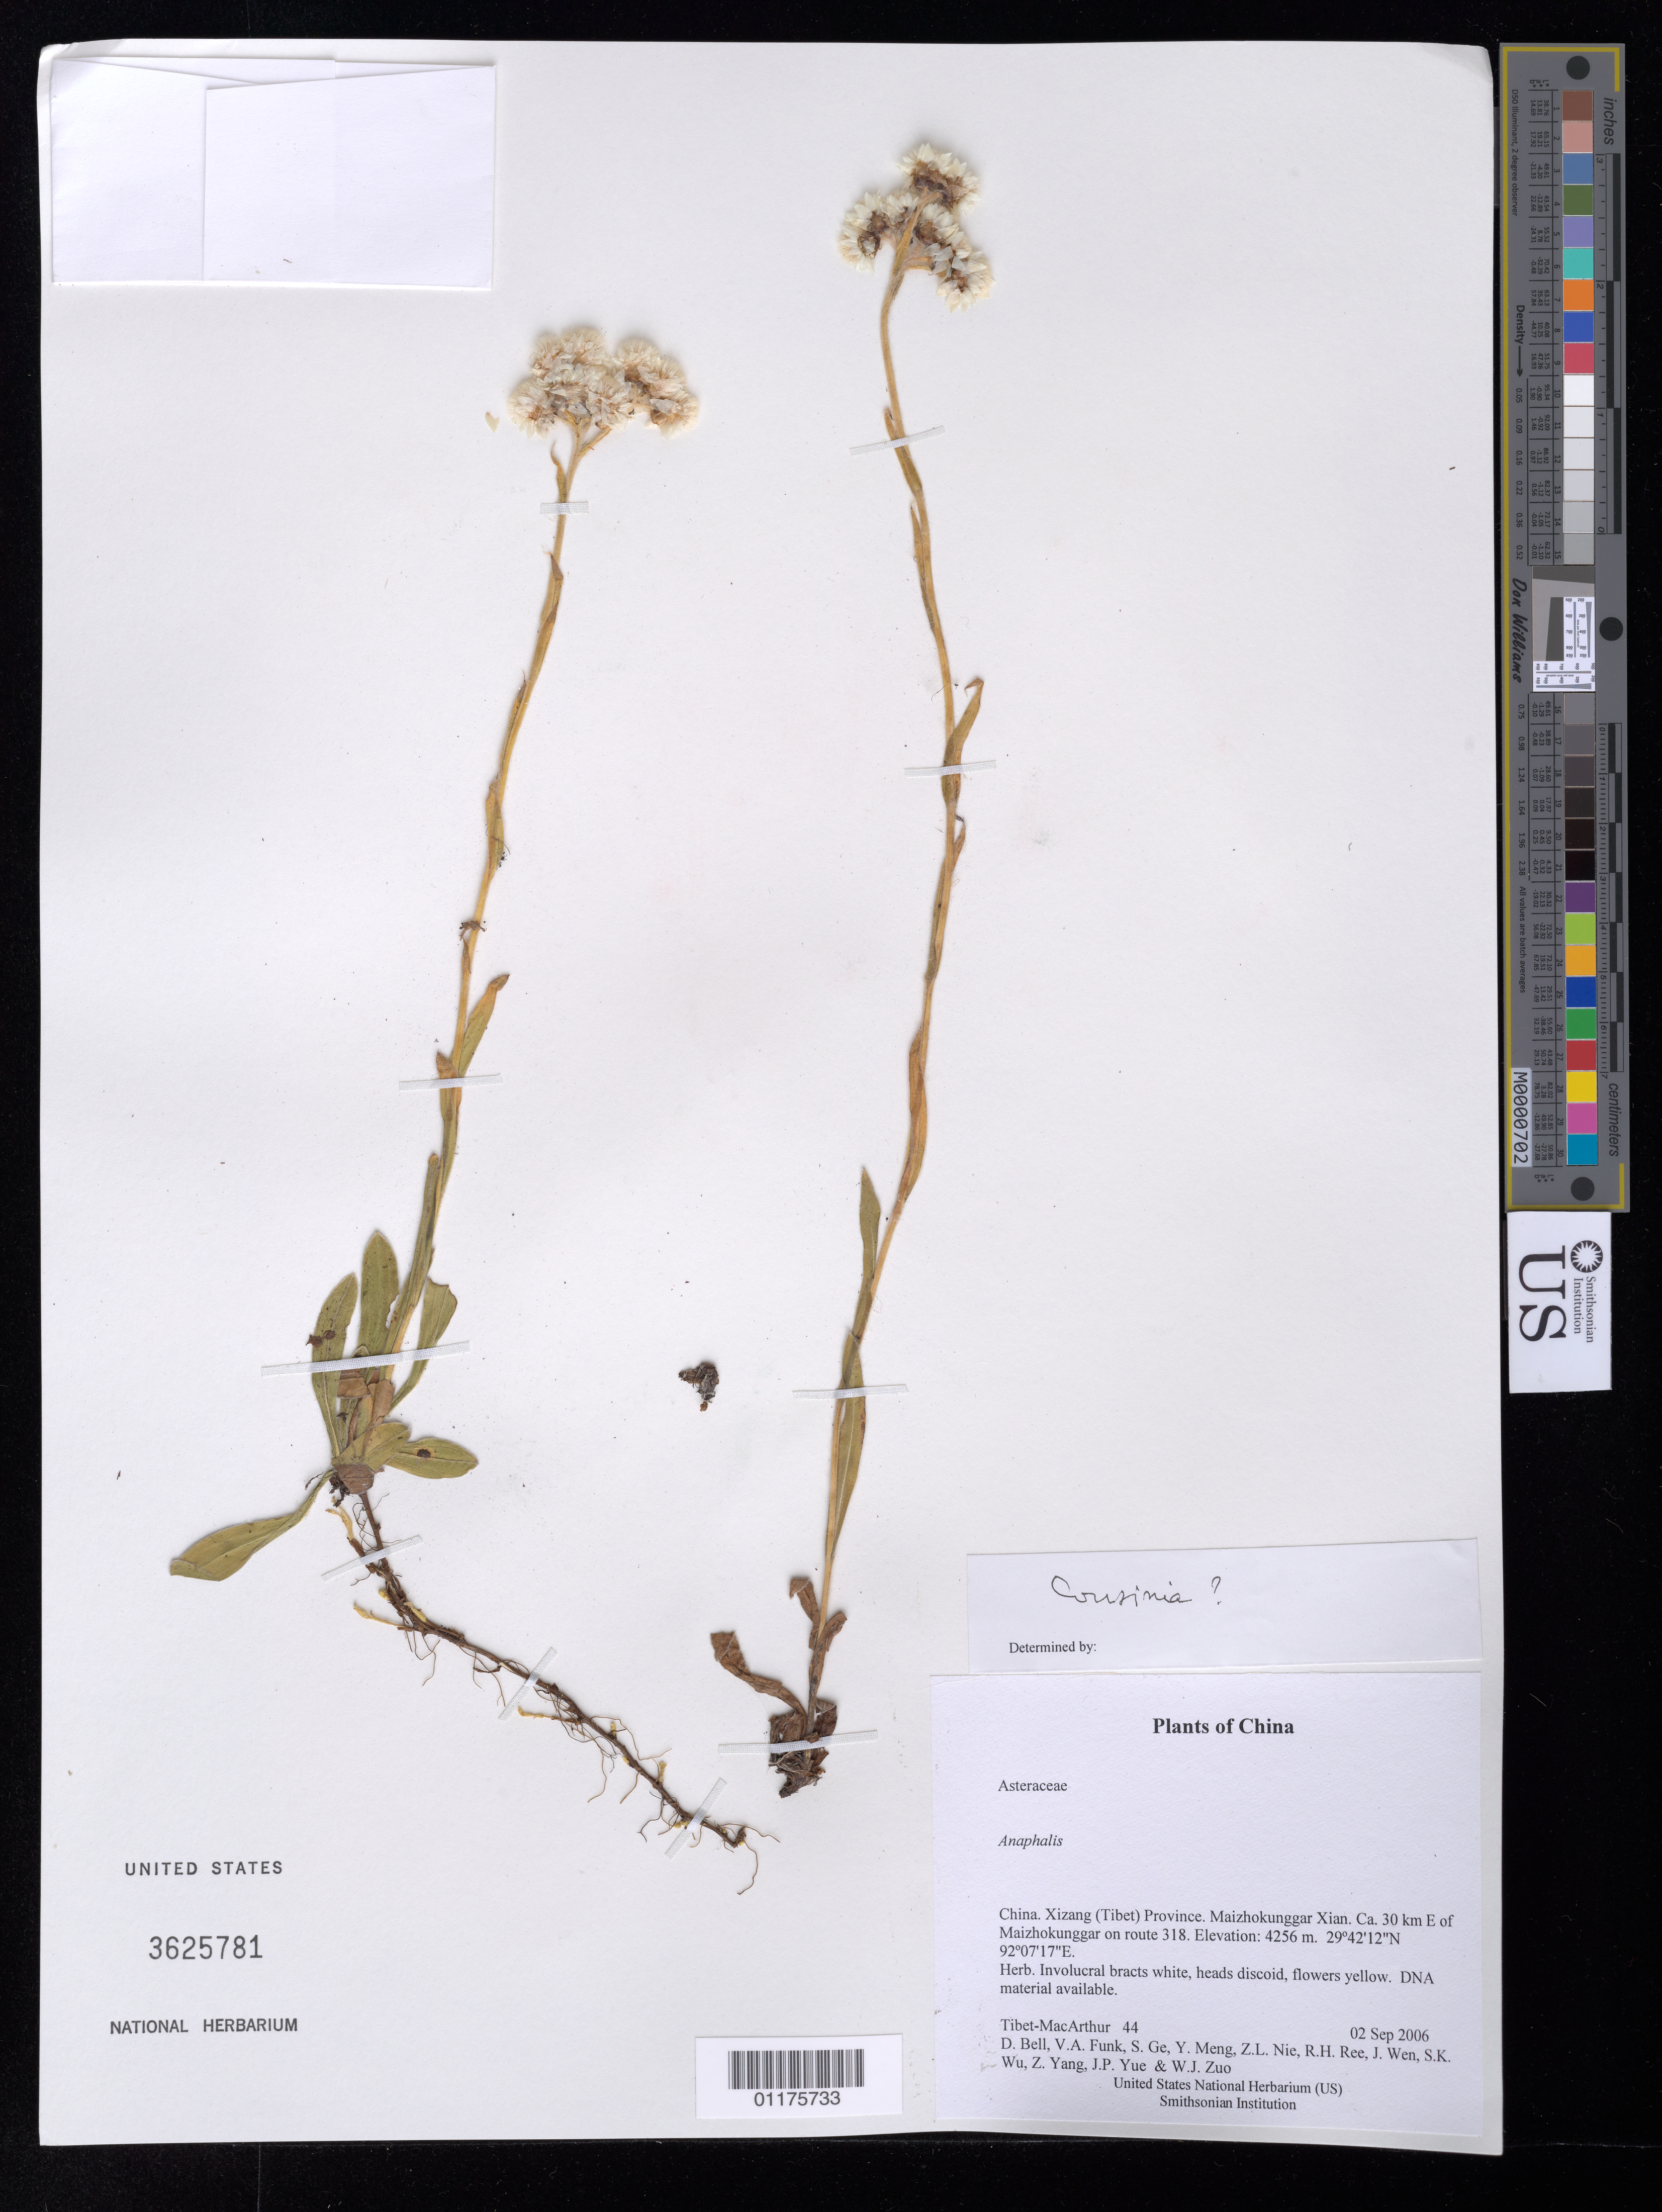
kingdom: Plantae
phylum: Tracheophyta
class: Magnoliopsida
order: Asterales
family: Asteraceae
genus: Anaphalis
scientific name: Anaphalis sp.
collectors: Tibet-MacArthur, D. A. Bell, V. Funk, S. Ge, Y. Meng, Z. Nie, R. Ree, J. Wen, S. K. Wu, Z. Yang, J. Yue & W. Zuo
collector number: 44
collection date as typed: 02 Sep 2006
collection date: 2006-09-02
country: China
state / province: Xizang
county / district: Maizhokunggar Xian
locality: Ca. 30 km E of Maizhokunggar on route 318.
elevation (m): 4256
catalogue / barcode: US 3625781